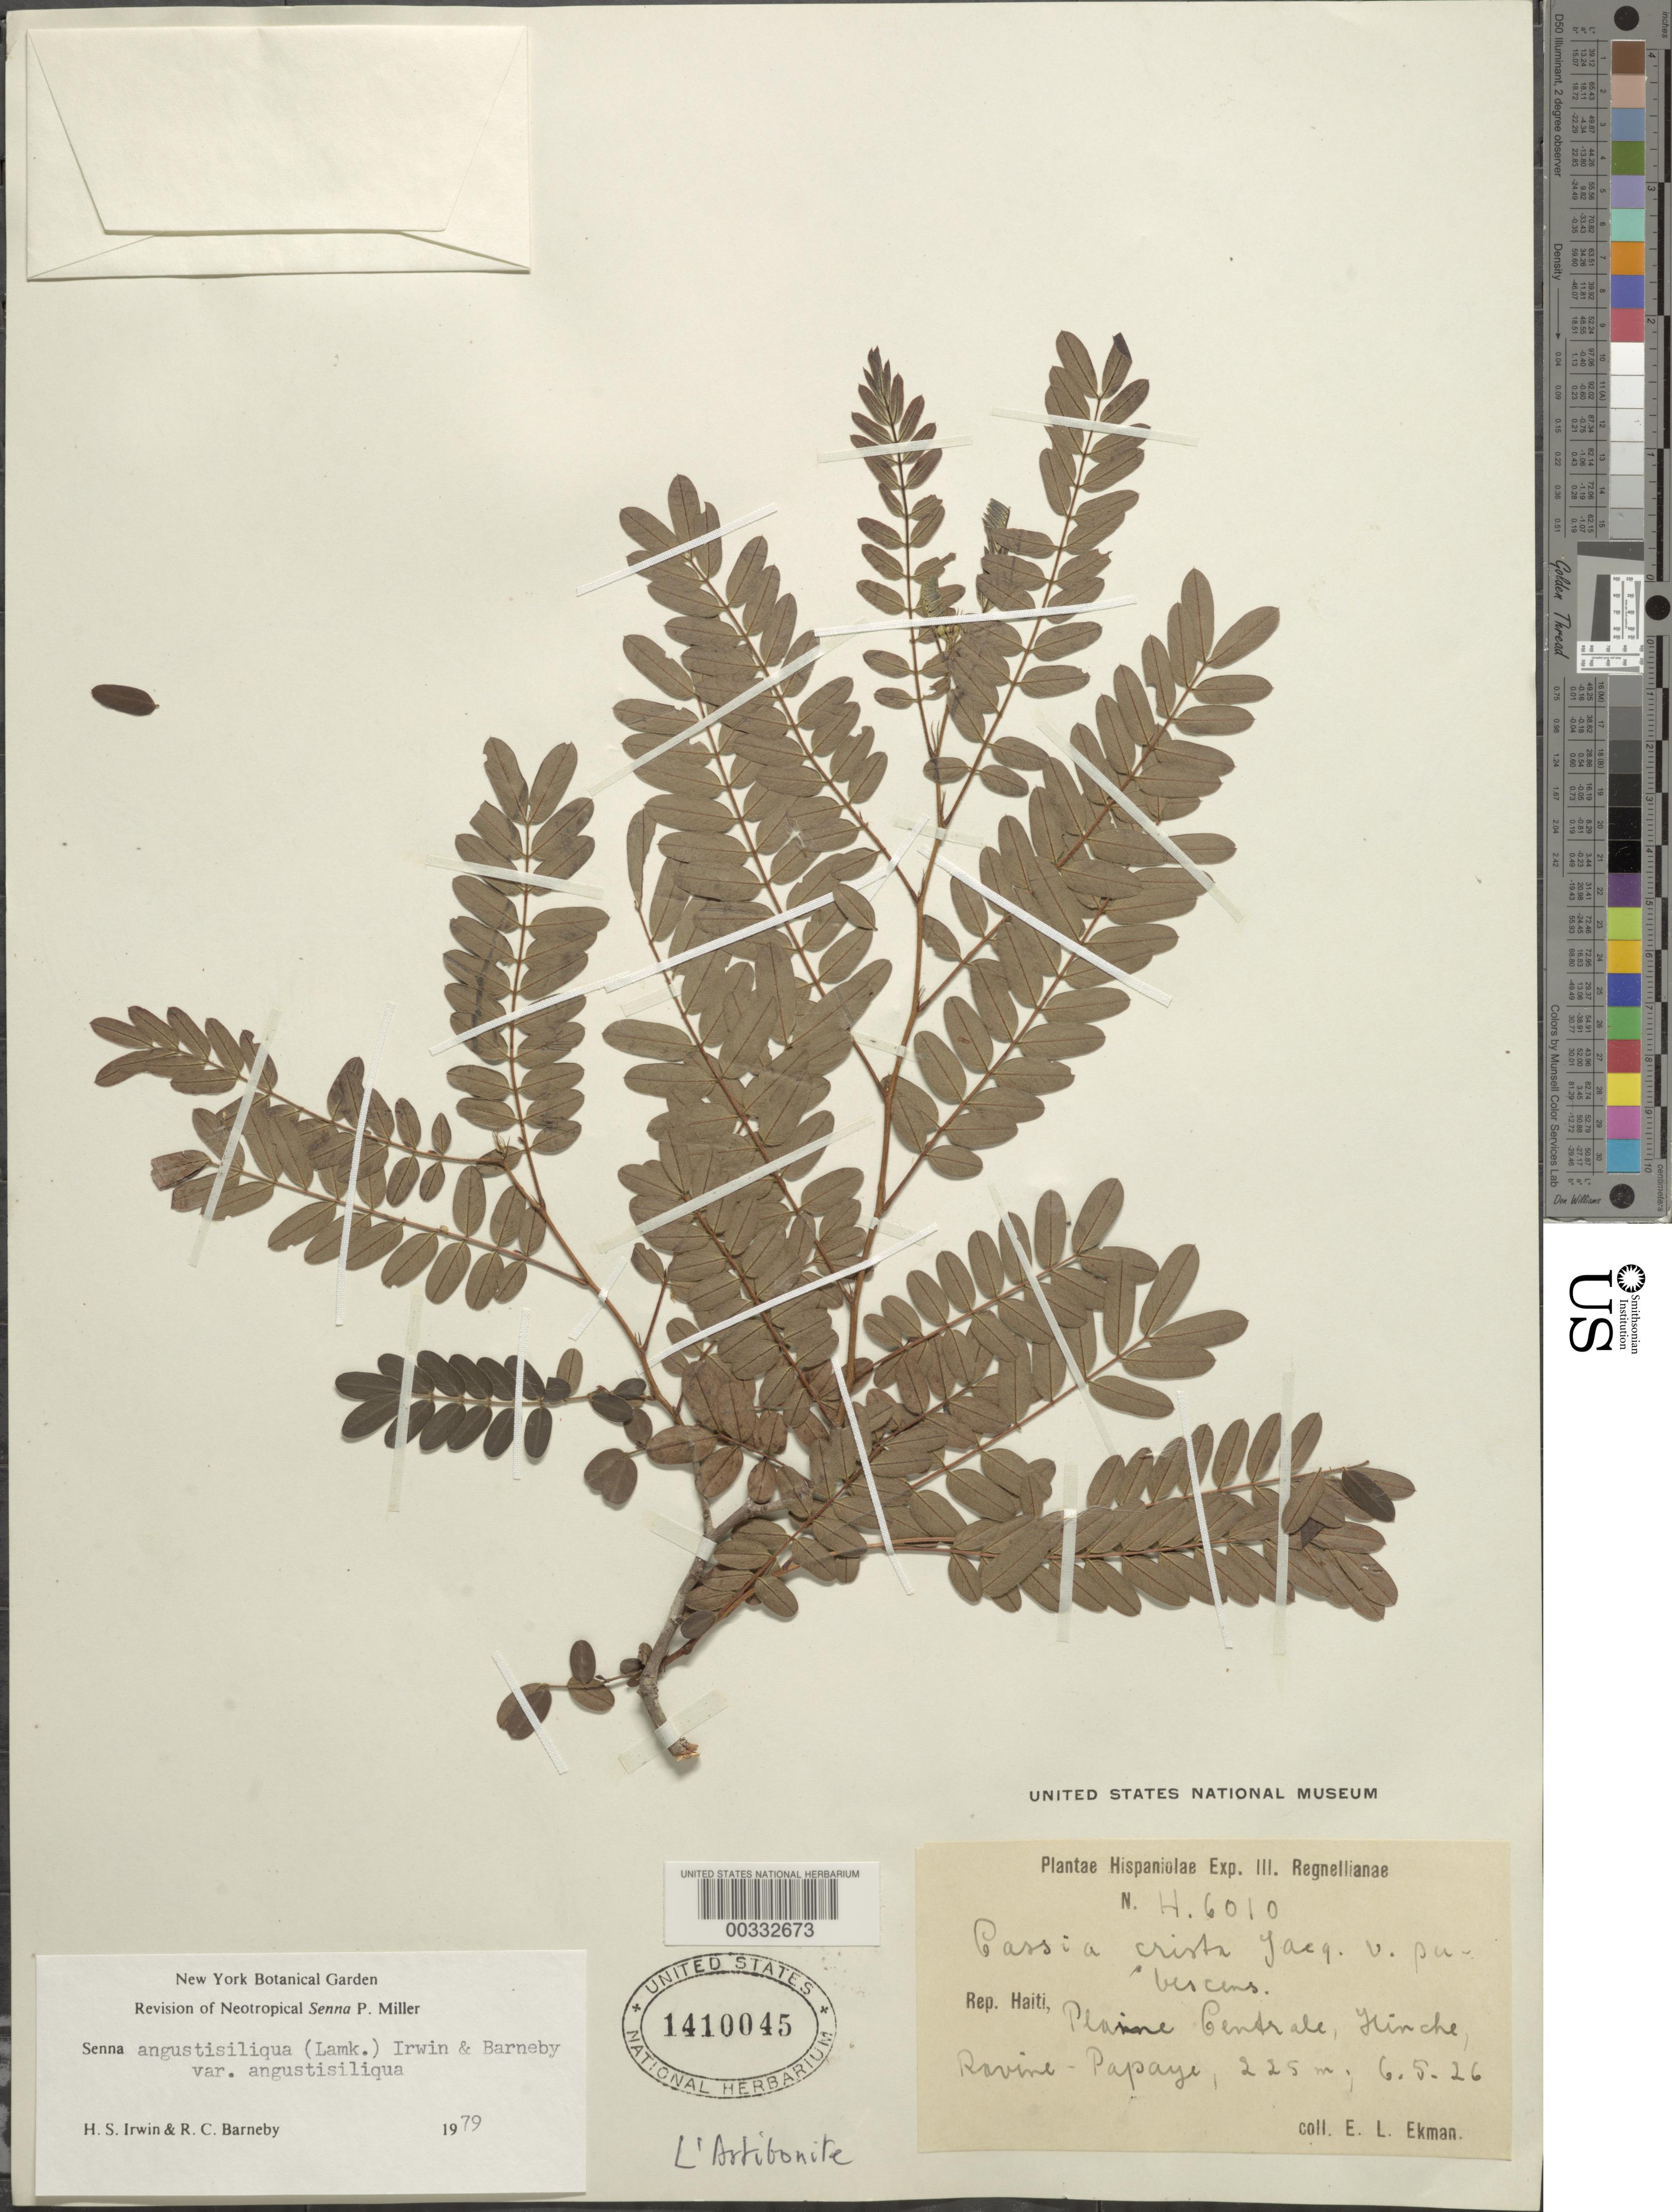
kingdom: Plantae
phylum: Tracheophyta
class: Magnoliopsida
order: Fabales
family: Fabaceae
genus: Senna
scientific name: Senna angustisiliqua var. angustisiliqua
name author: (Lam.) H.S. Irwin & Barneby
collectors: E. L. Ekman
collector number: N.h.6010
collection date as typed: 06 May 1926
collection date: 1926-05-06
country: Haiti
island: Hispaniola Island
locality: Plaine centrele, finch revine-papyo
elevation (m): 225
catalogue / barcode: US 1410045